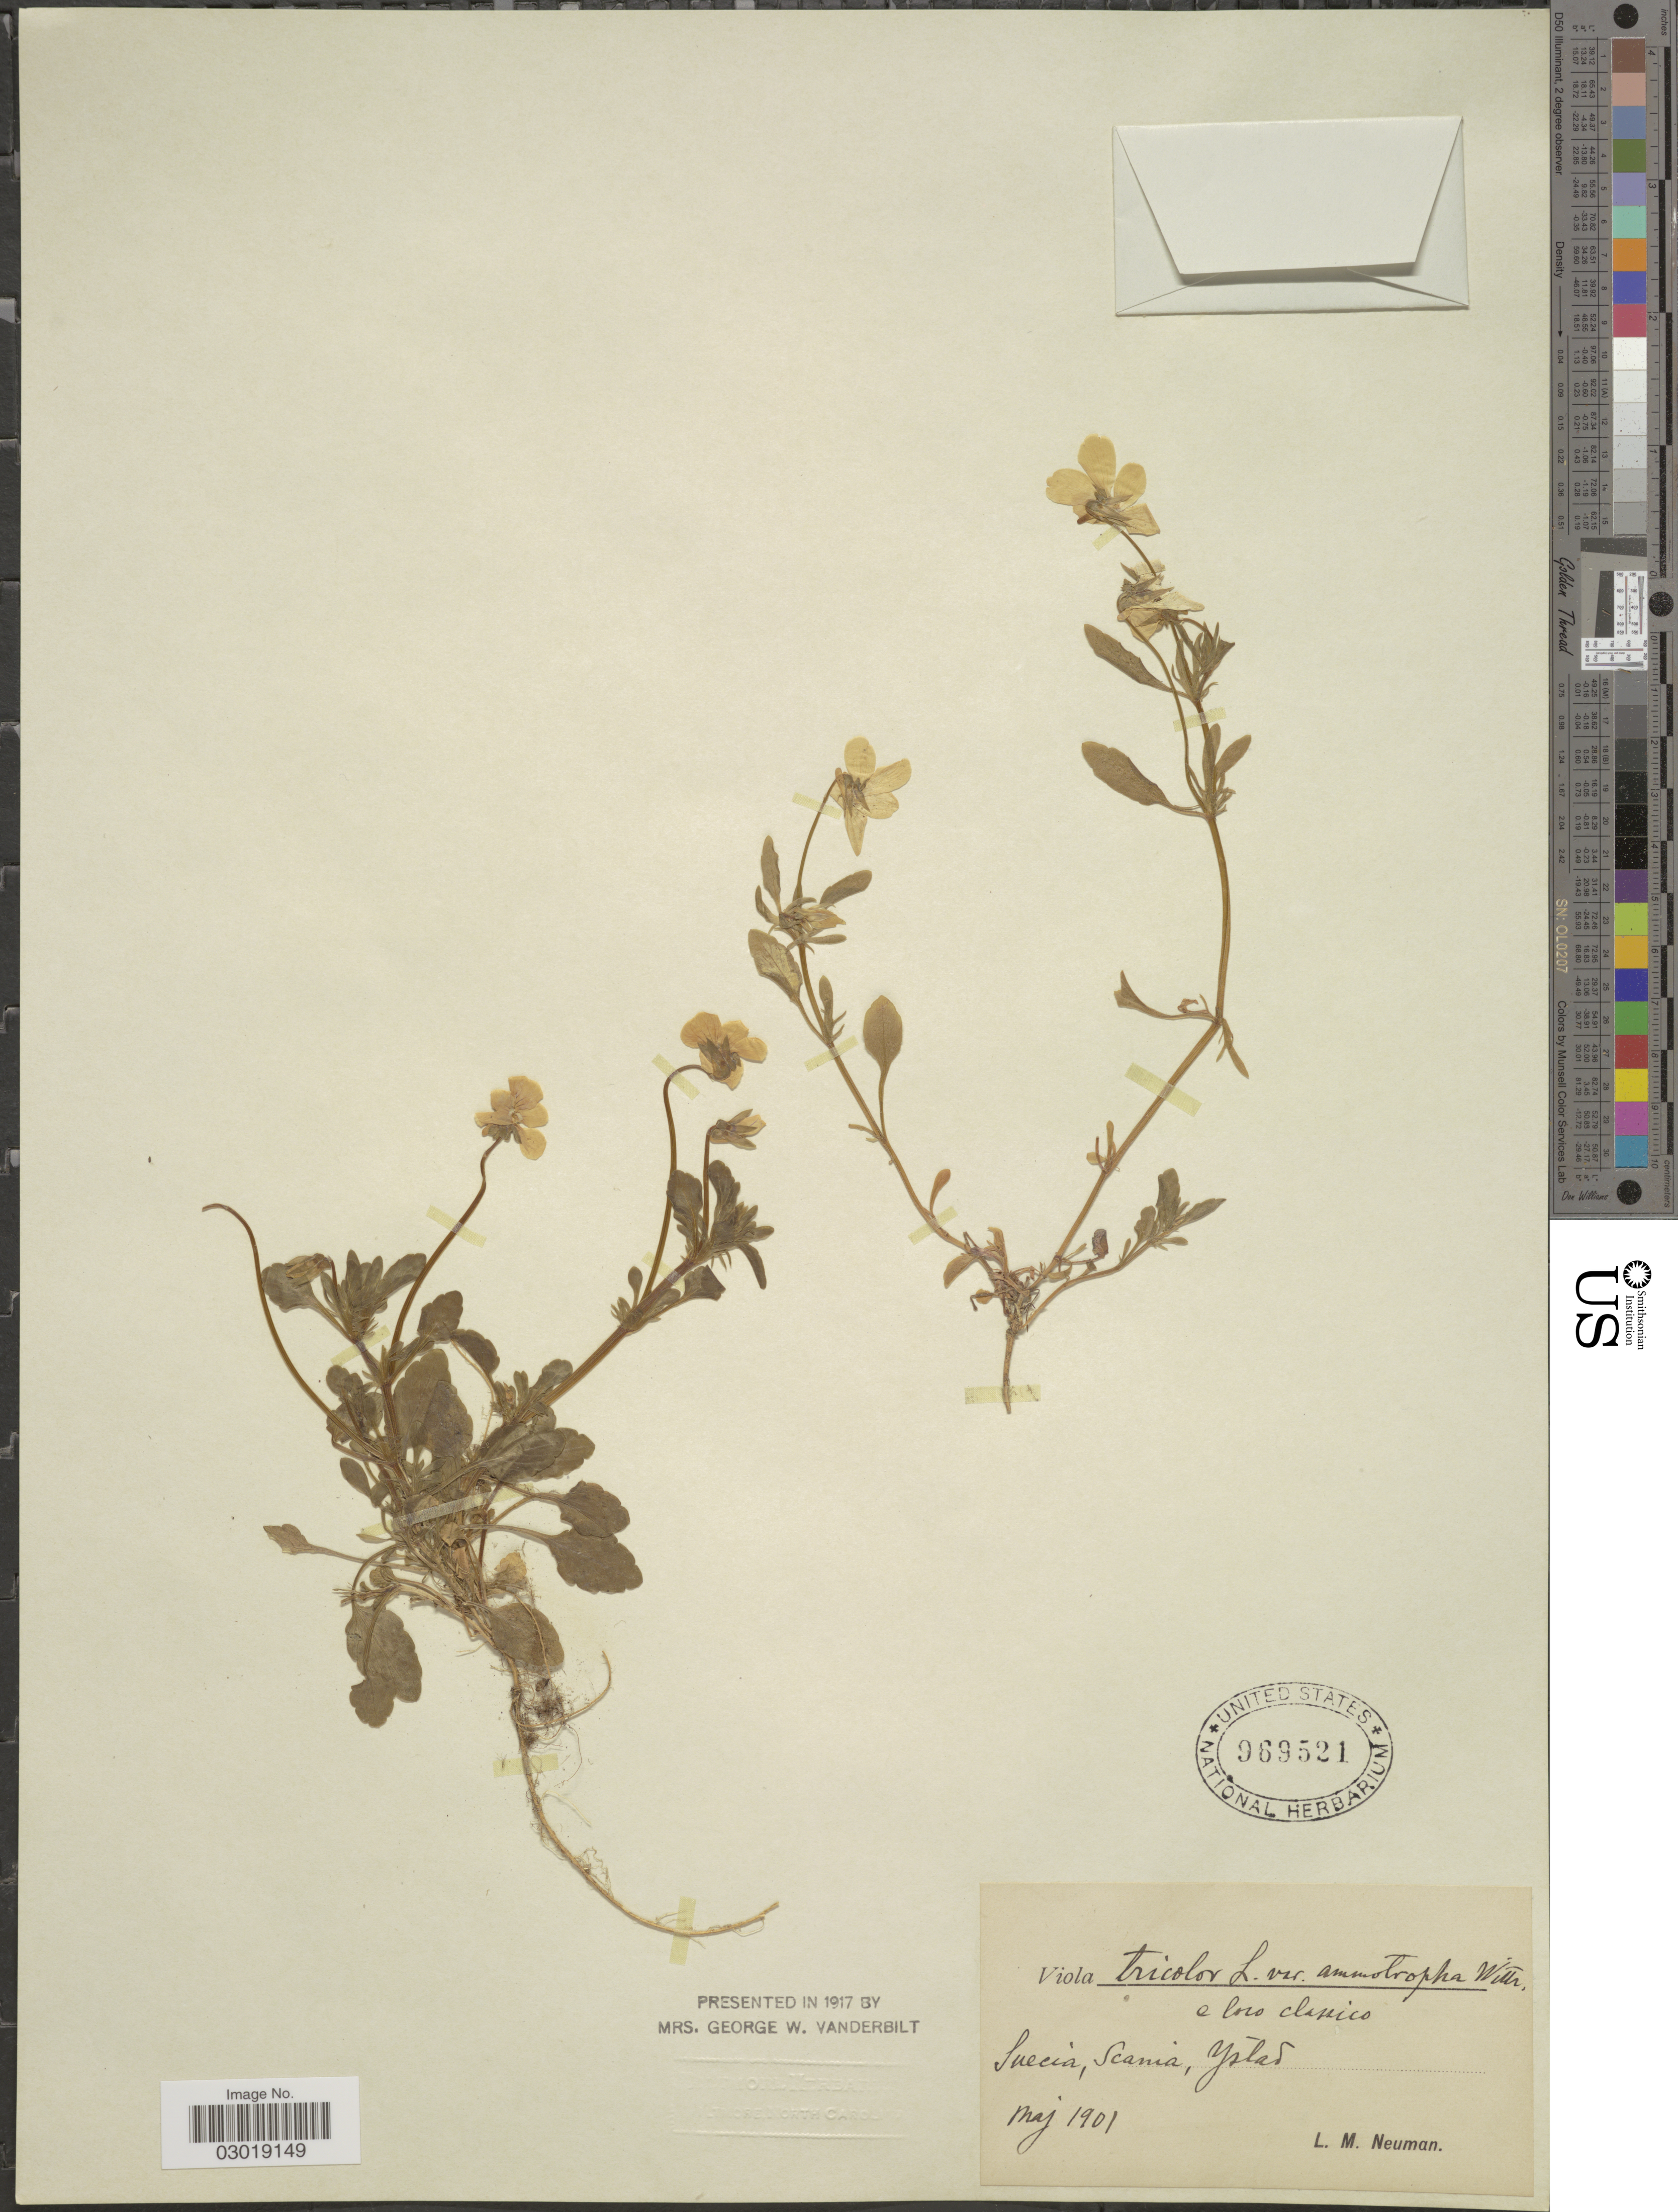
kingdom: Plantae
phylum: Tracheophyta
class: Magnoliopsida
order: Malpighiales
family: Violaceae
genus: Viola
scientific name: Viola tricolor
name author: L.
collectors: L. Neuman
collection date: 1901-05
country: Sweden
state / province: Skåne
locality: Suecia, Scania, Yslad.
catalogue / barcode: US 969521